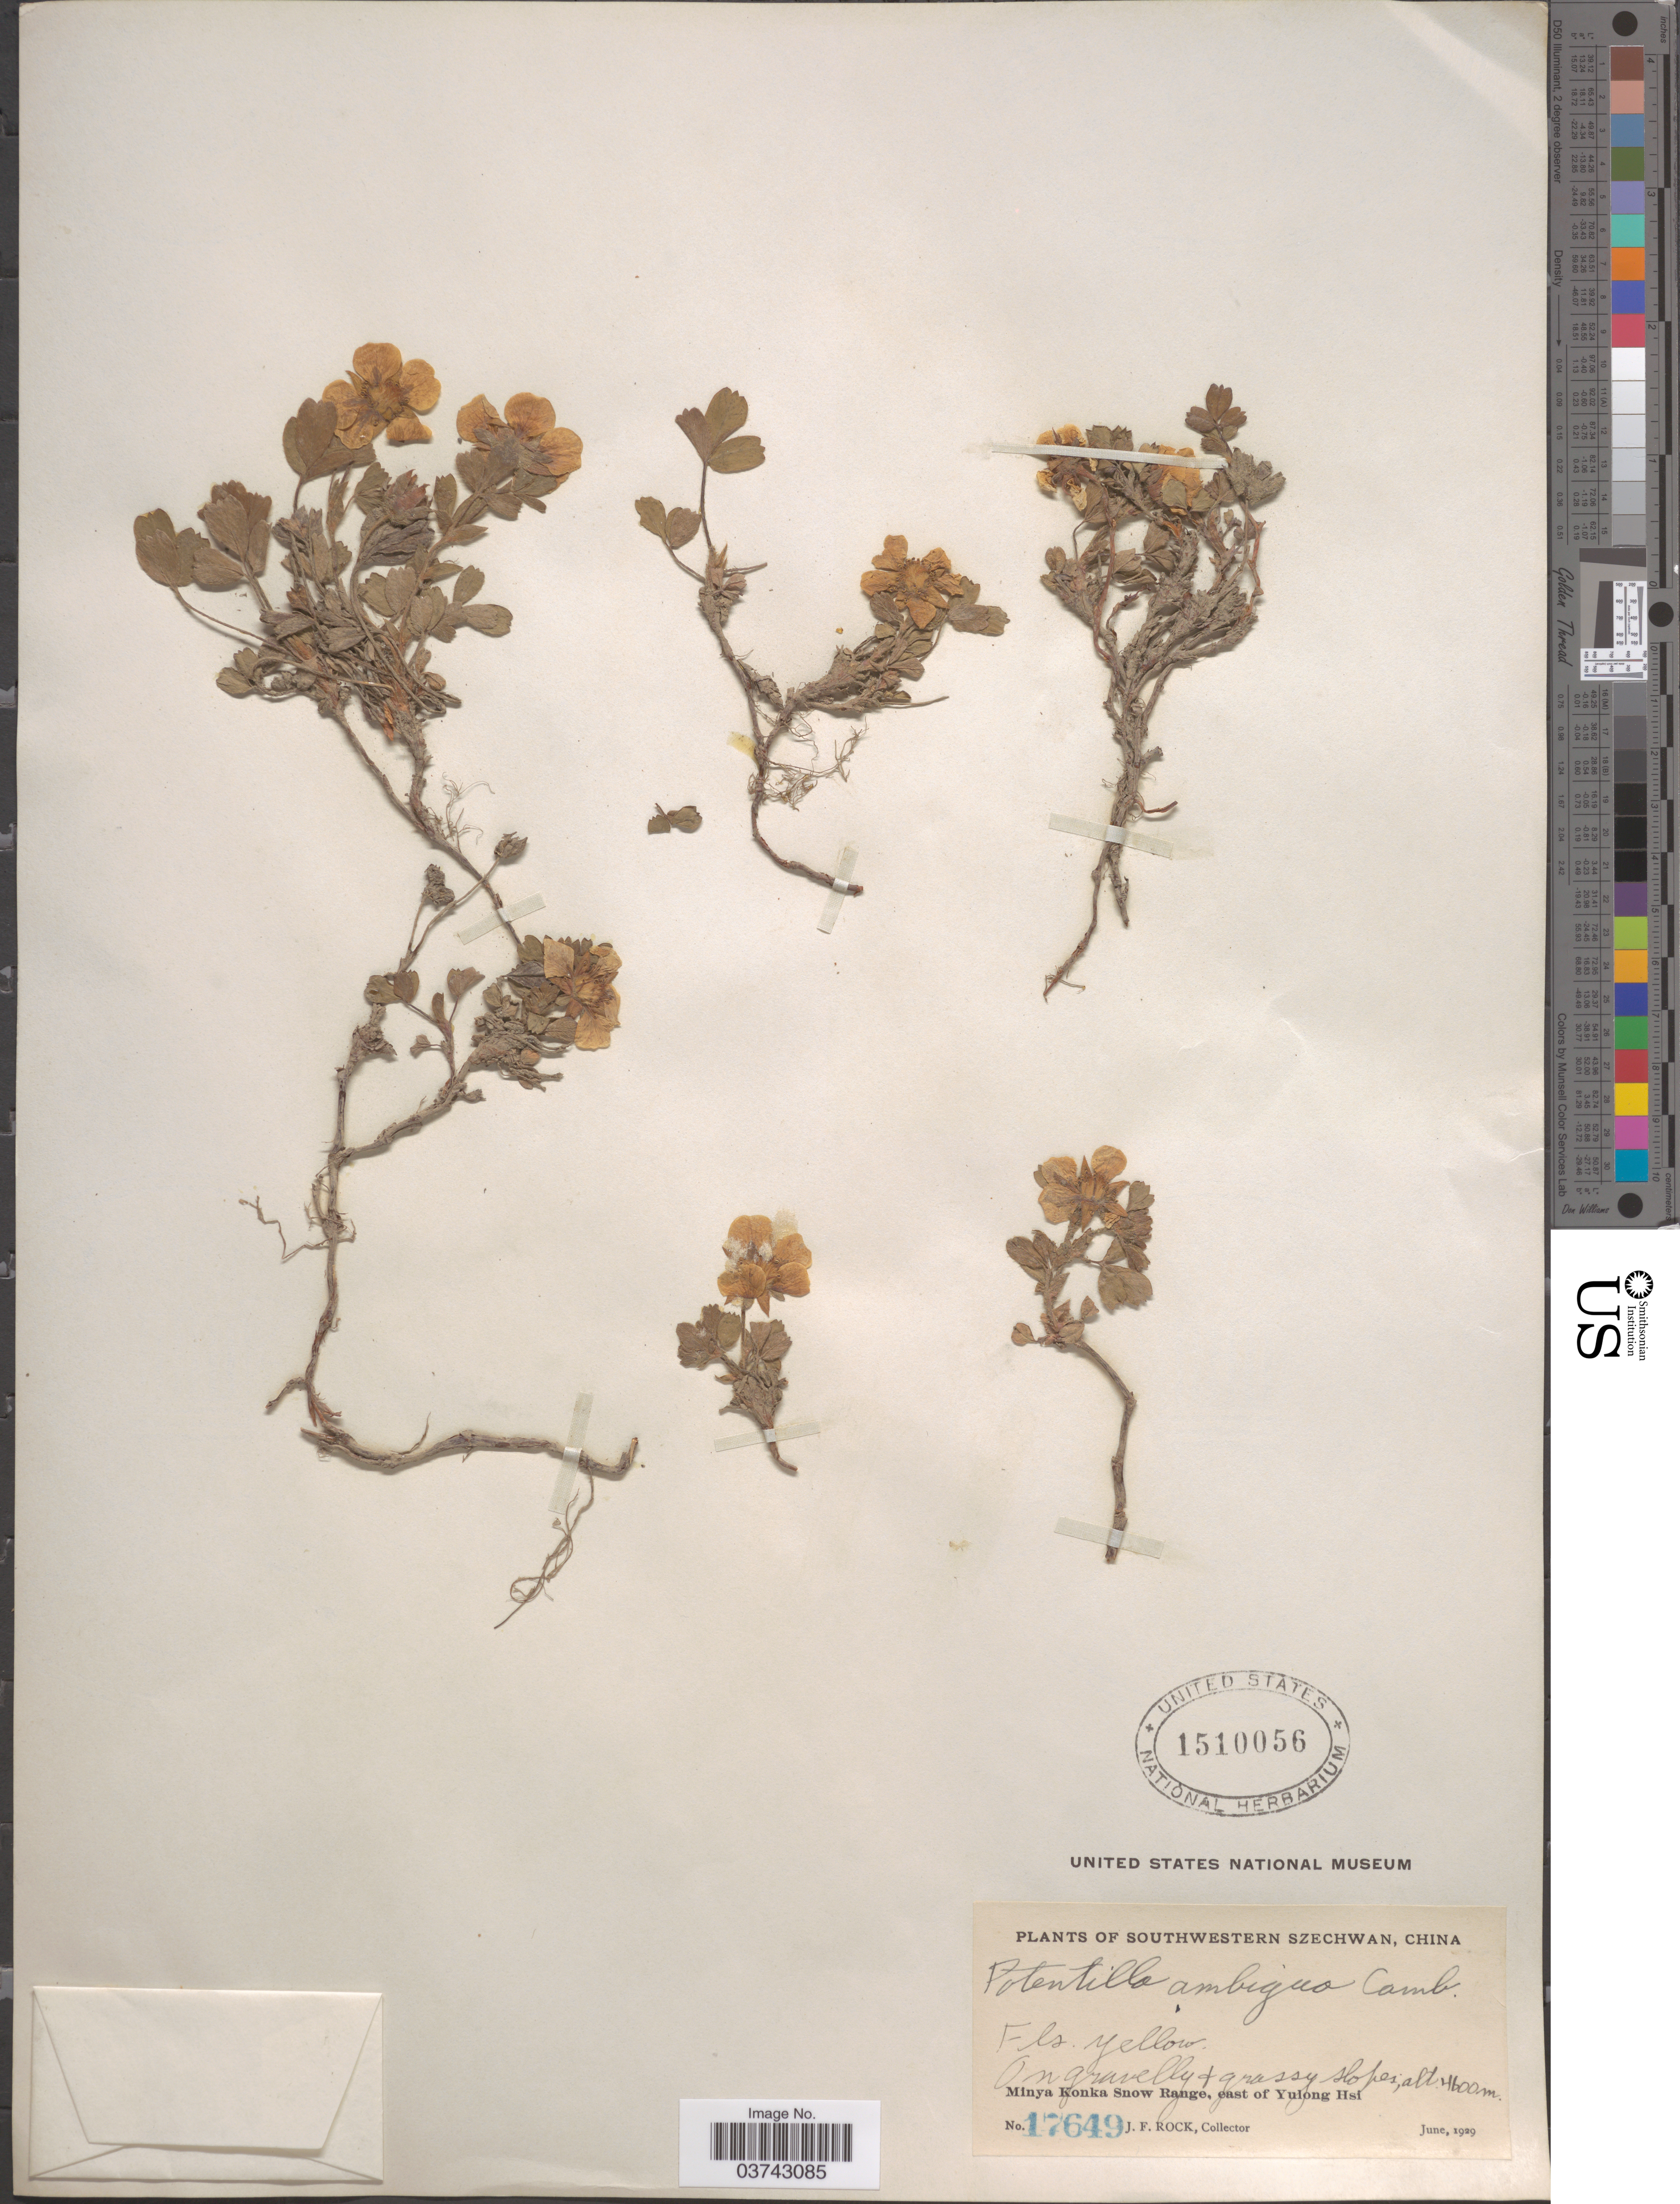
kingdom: Plantae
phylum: Tracheophyta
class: Magnoliopsida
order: Rosales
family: Rosaceae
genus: Potentilla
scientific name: Potentilla ambigua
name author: Gaudin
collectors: J. Rock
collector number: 17649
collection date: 1929-06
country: China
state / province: Sichuan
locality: Southwestern Szechwan. On gravelly & grassy slopes. Minya Konka Snow Range, east of Yulong Hsi.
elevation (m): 4600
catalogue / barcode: US 1510056